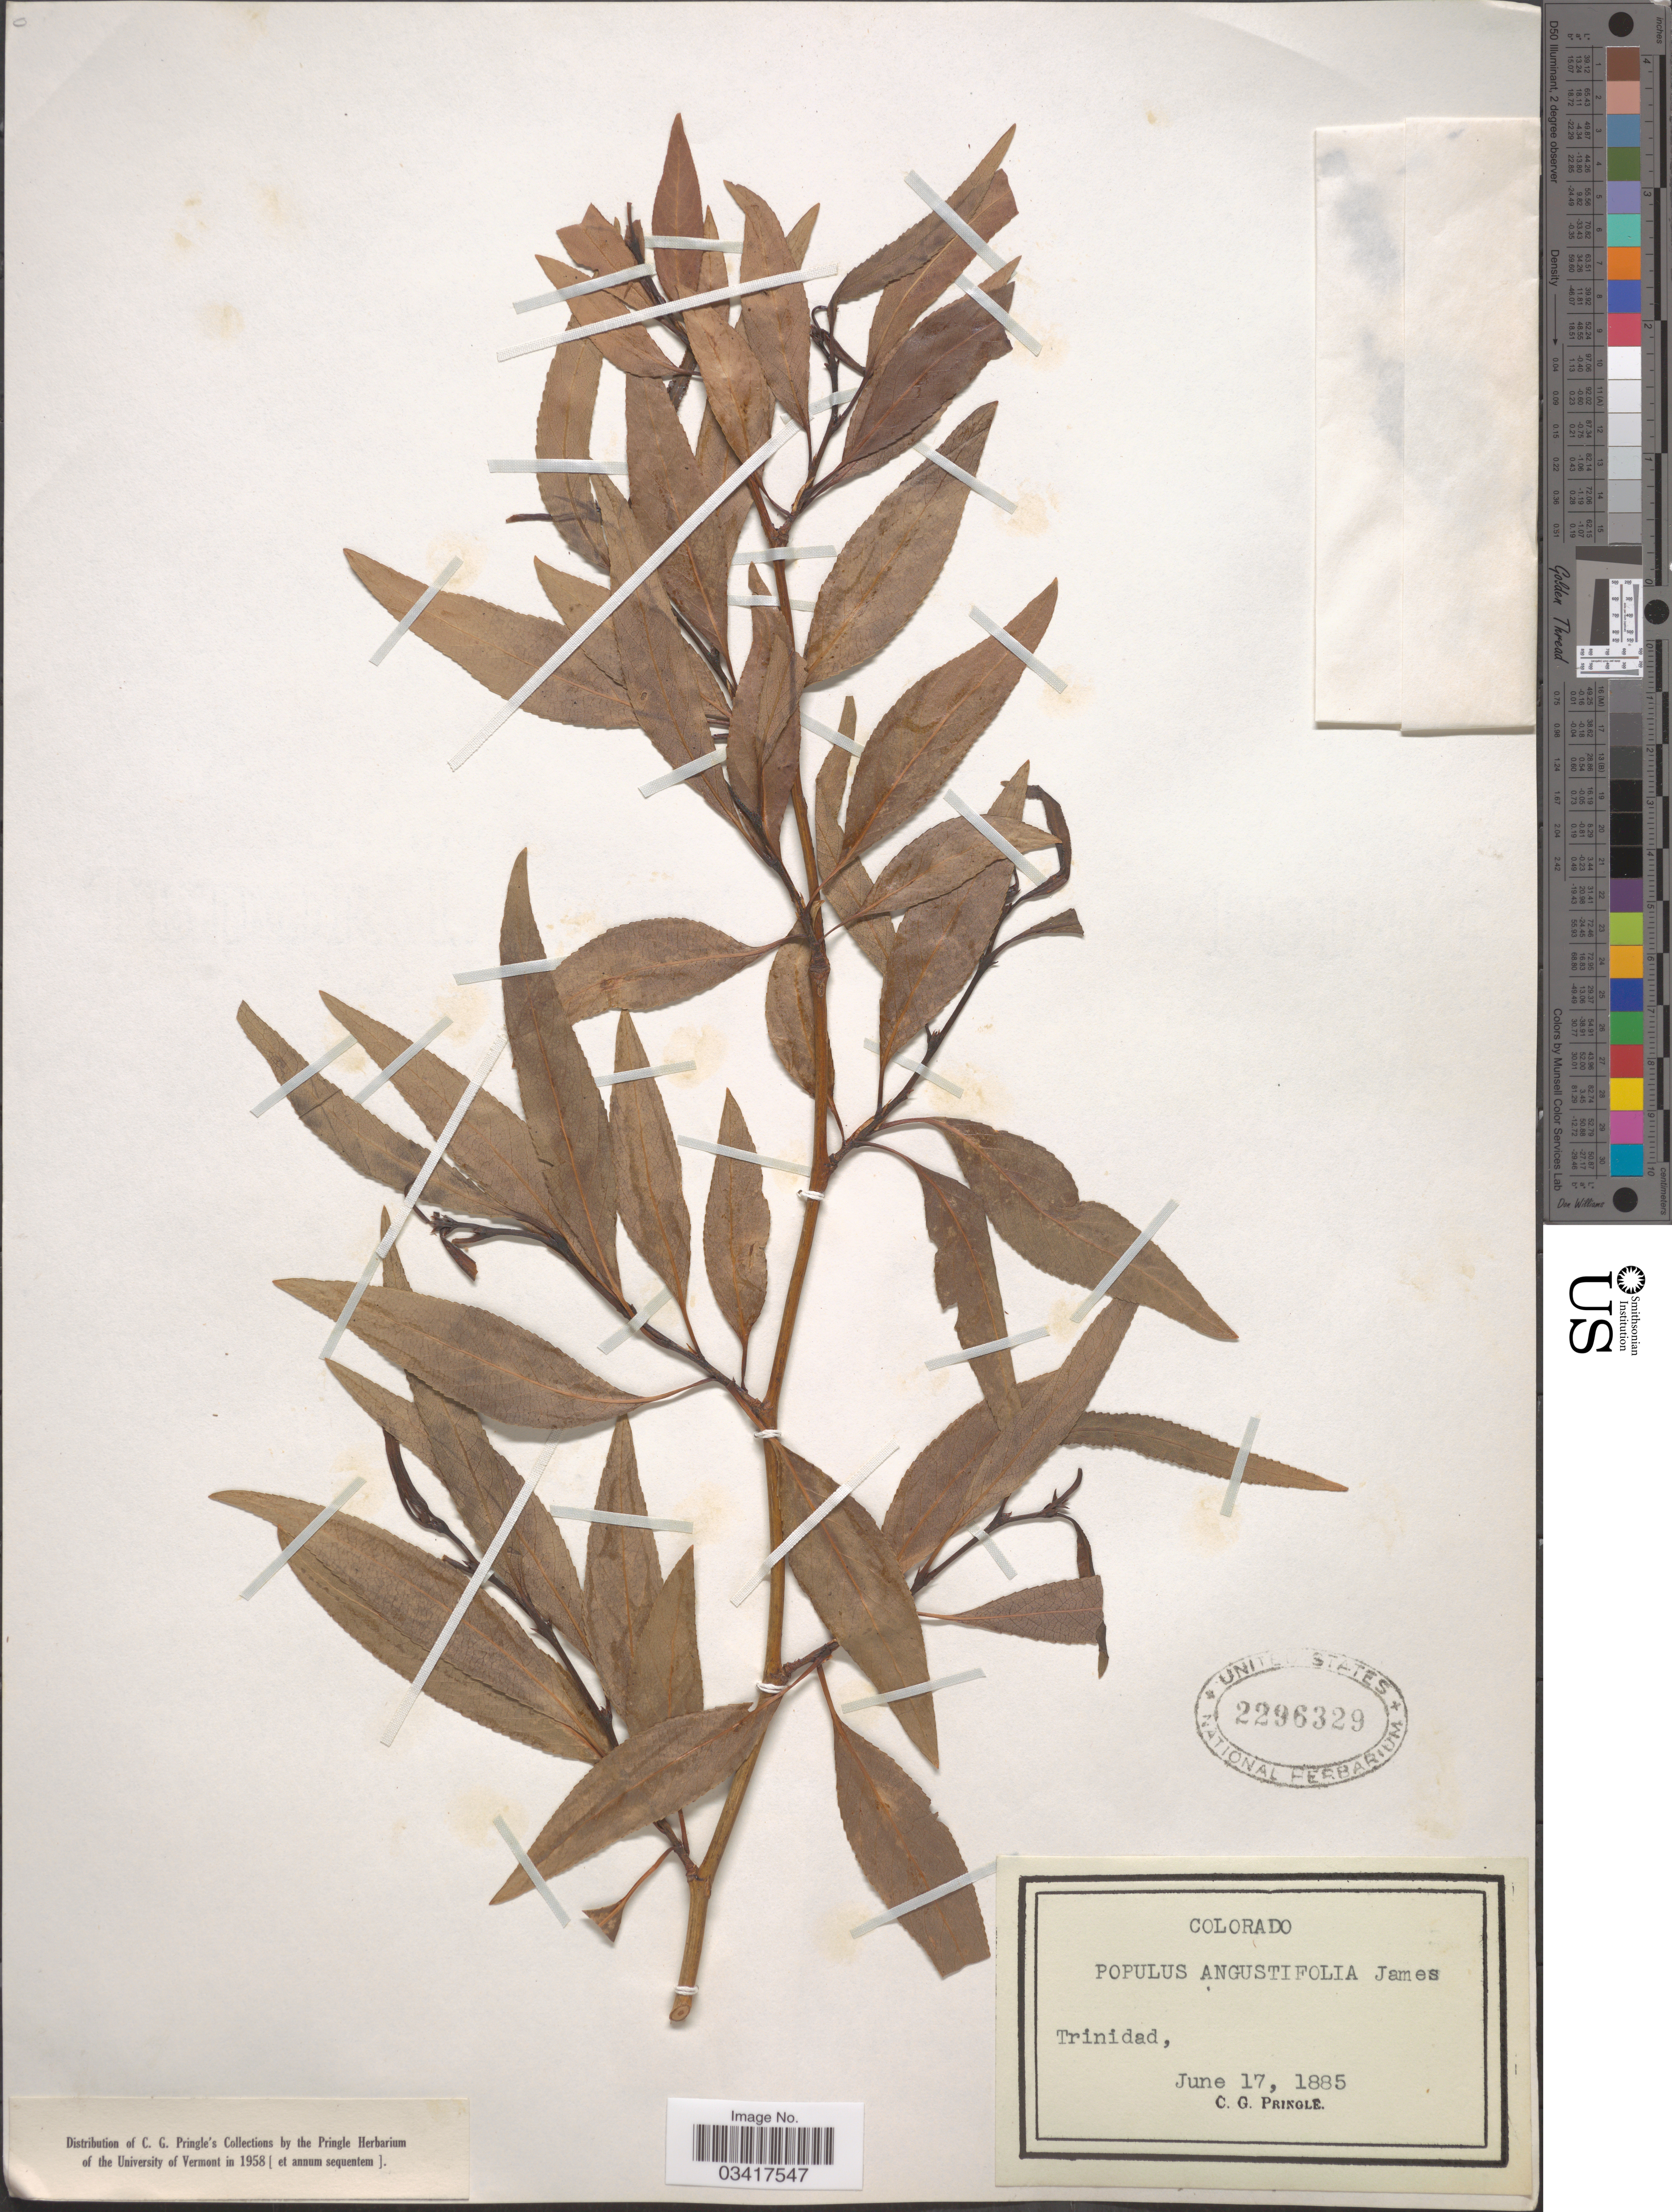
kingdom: Plantae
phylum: Tracheophyta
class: Magnoliopsida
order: Malpighiales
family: Salicaceae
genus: Populus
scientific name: Populus angustifolia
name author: E. James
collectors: C. G. Pringle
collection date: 1885-06-17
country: United States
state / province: Colorado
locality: Trinidad.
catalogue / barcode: US 2296329